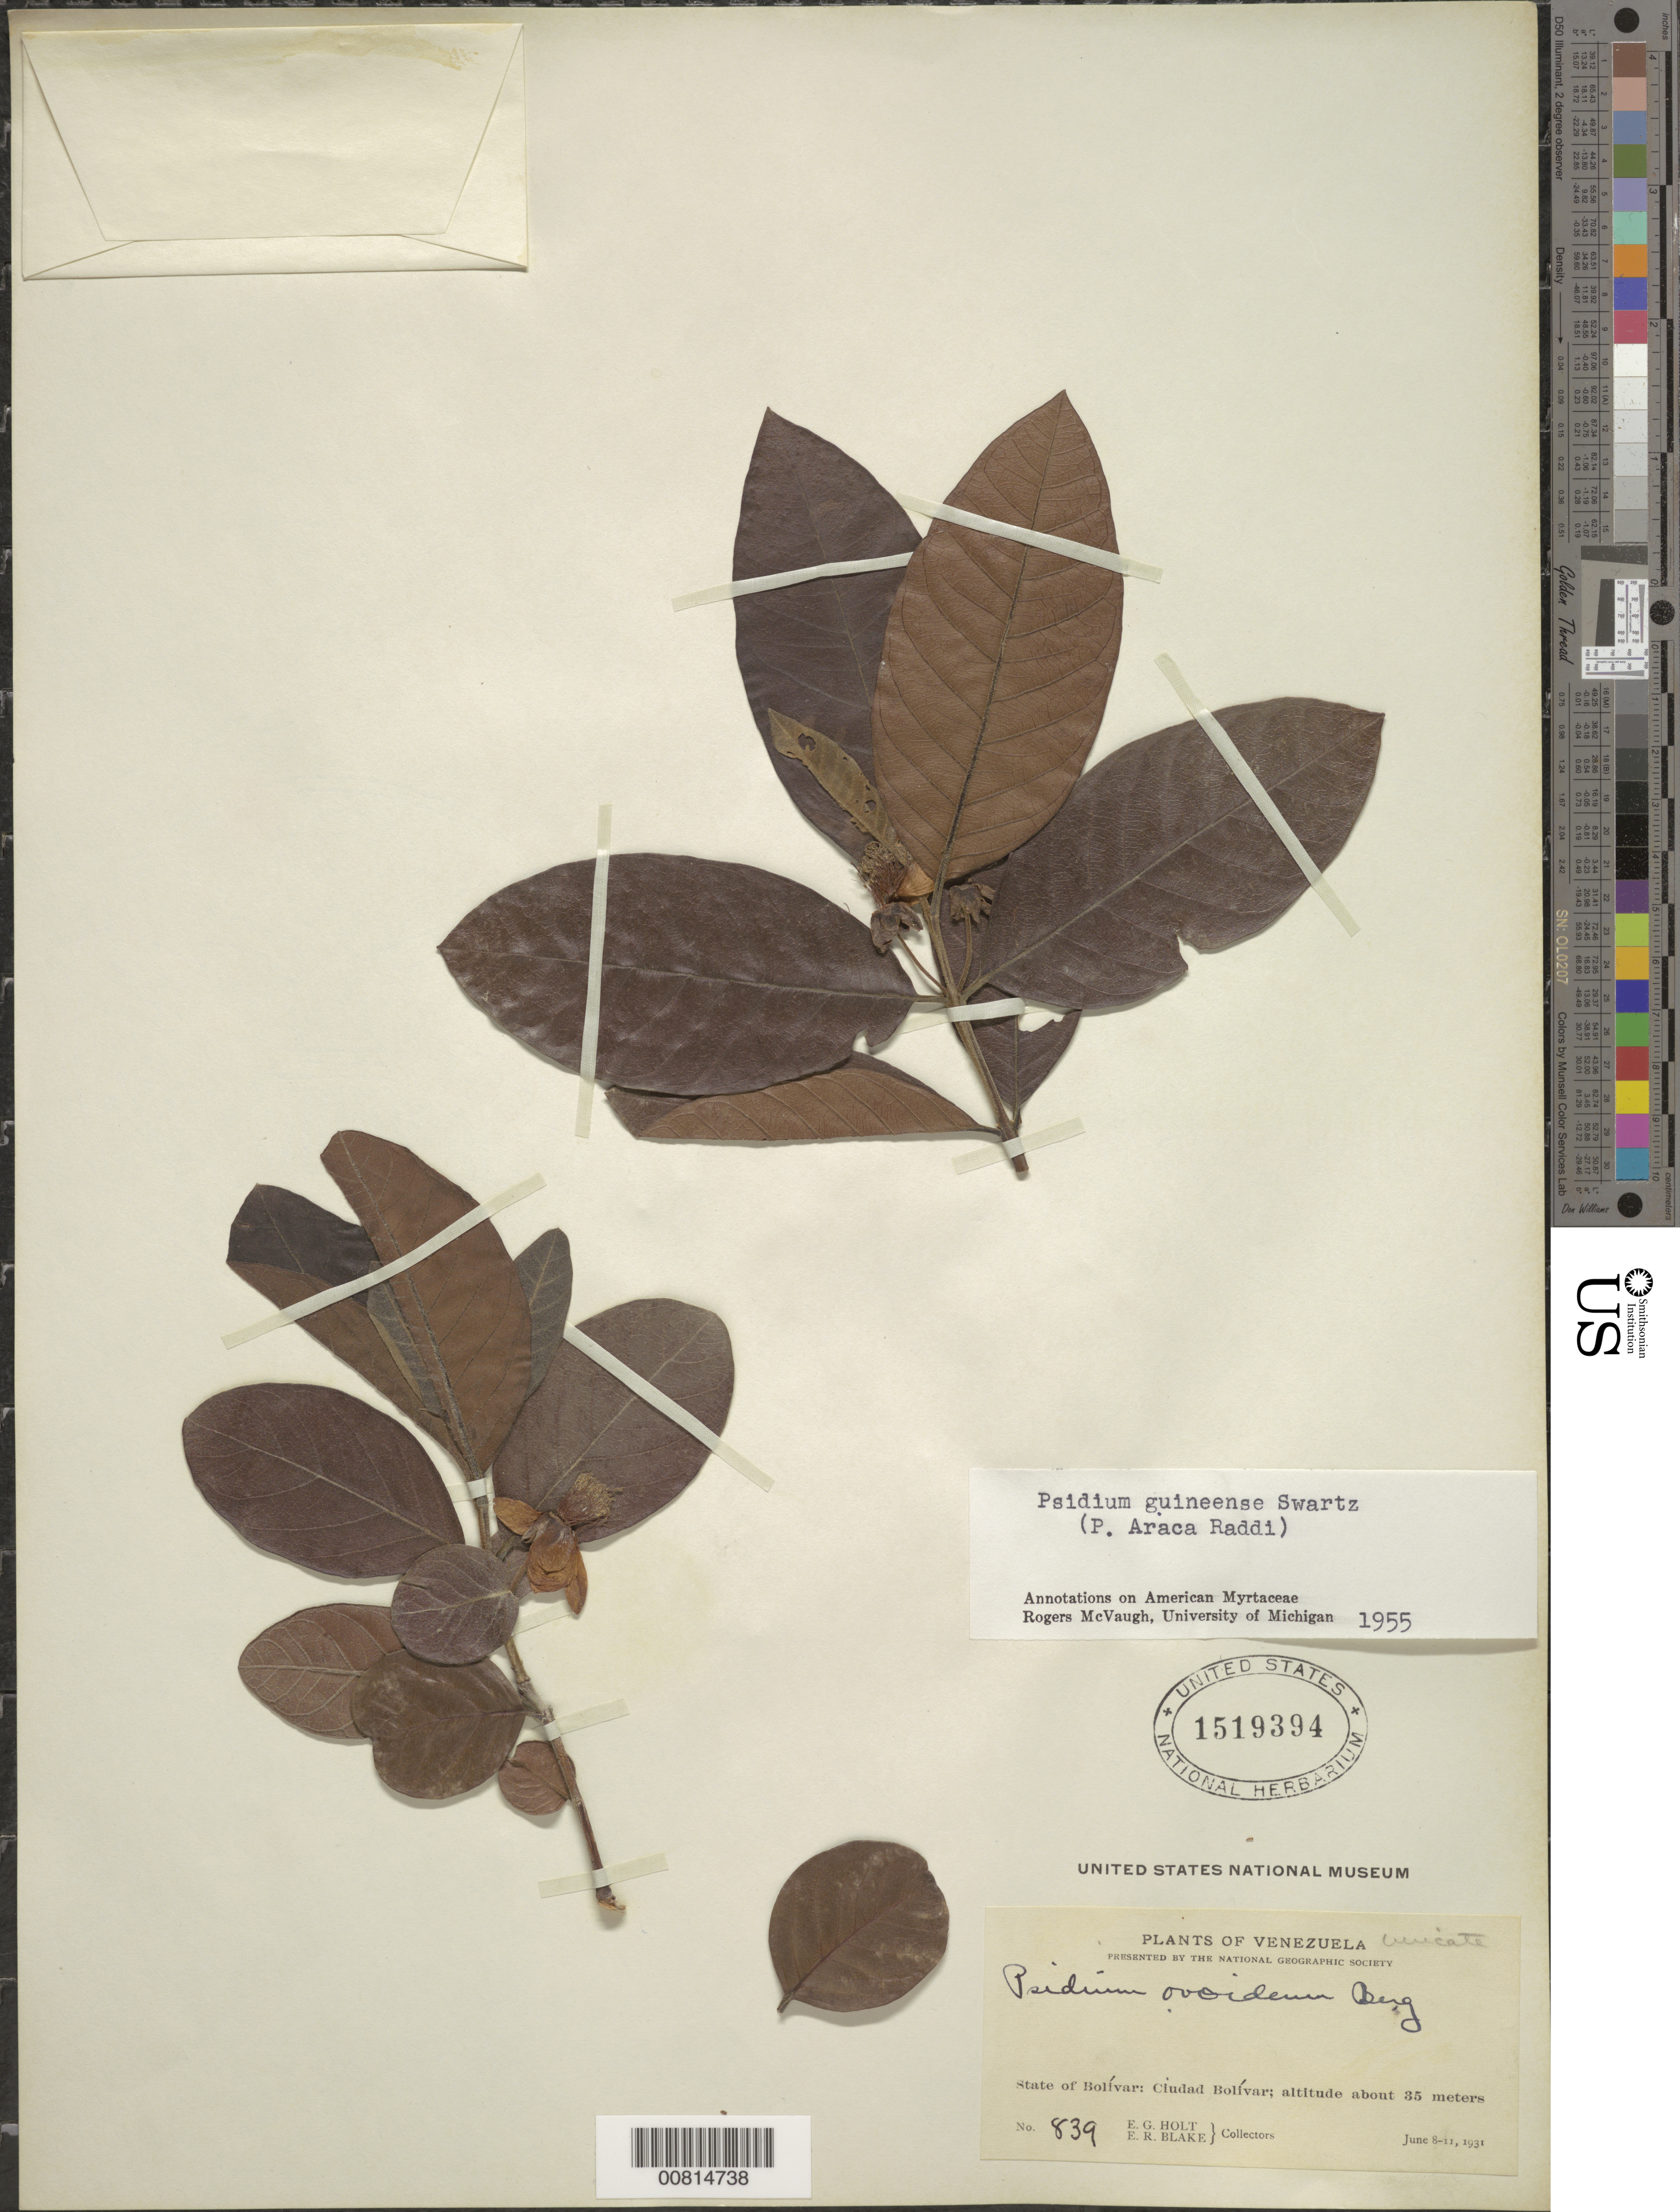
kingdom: Plantae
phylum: Tracheophyta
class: Magnoliopsida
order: Myrtales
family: Myrtaceae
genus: Psidium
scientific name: Psidium guineense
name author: Sw.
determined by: McVaugh, R.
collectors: E. Holt & E. R. Blake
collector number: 839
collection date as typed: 8-Jun-31 to 11-Jun-31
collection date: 1931-06-08/1931-06-11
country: Venezuela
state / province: Bolívar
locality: Ciudad Bolívar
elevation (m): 35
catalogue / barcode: US 1519394